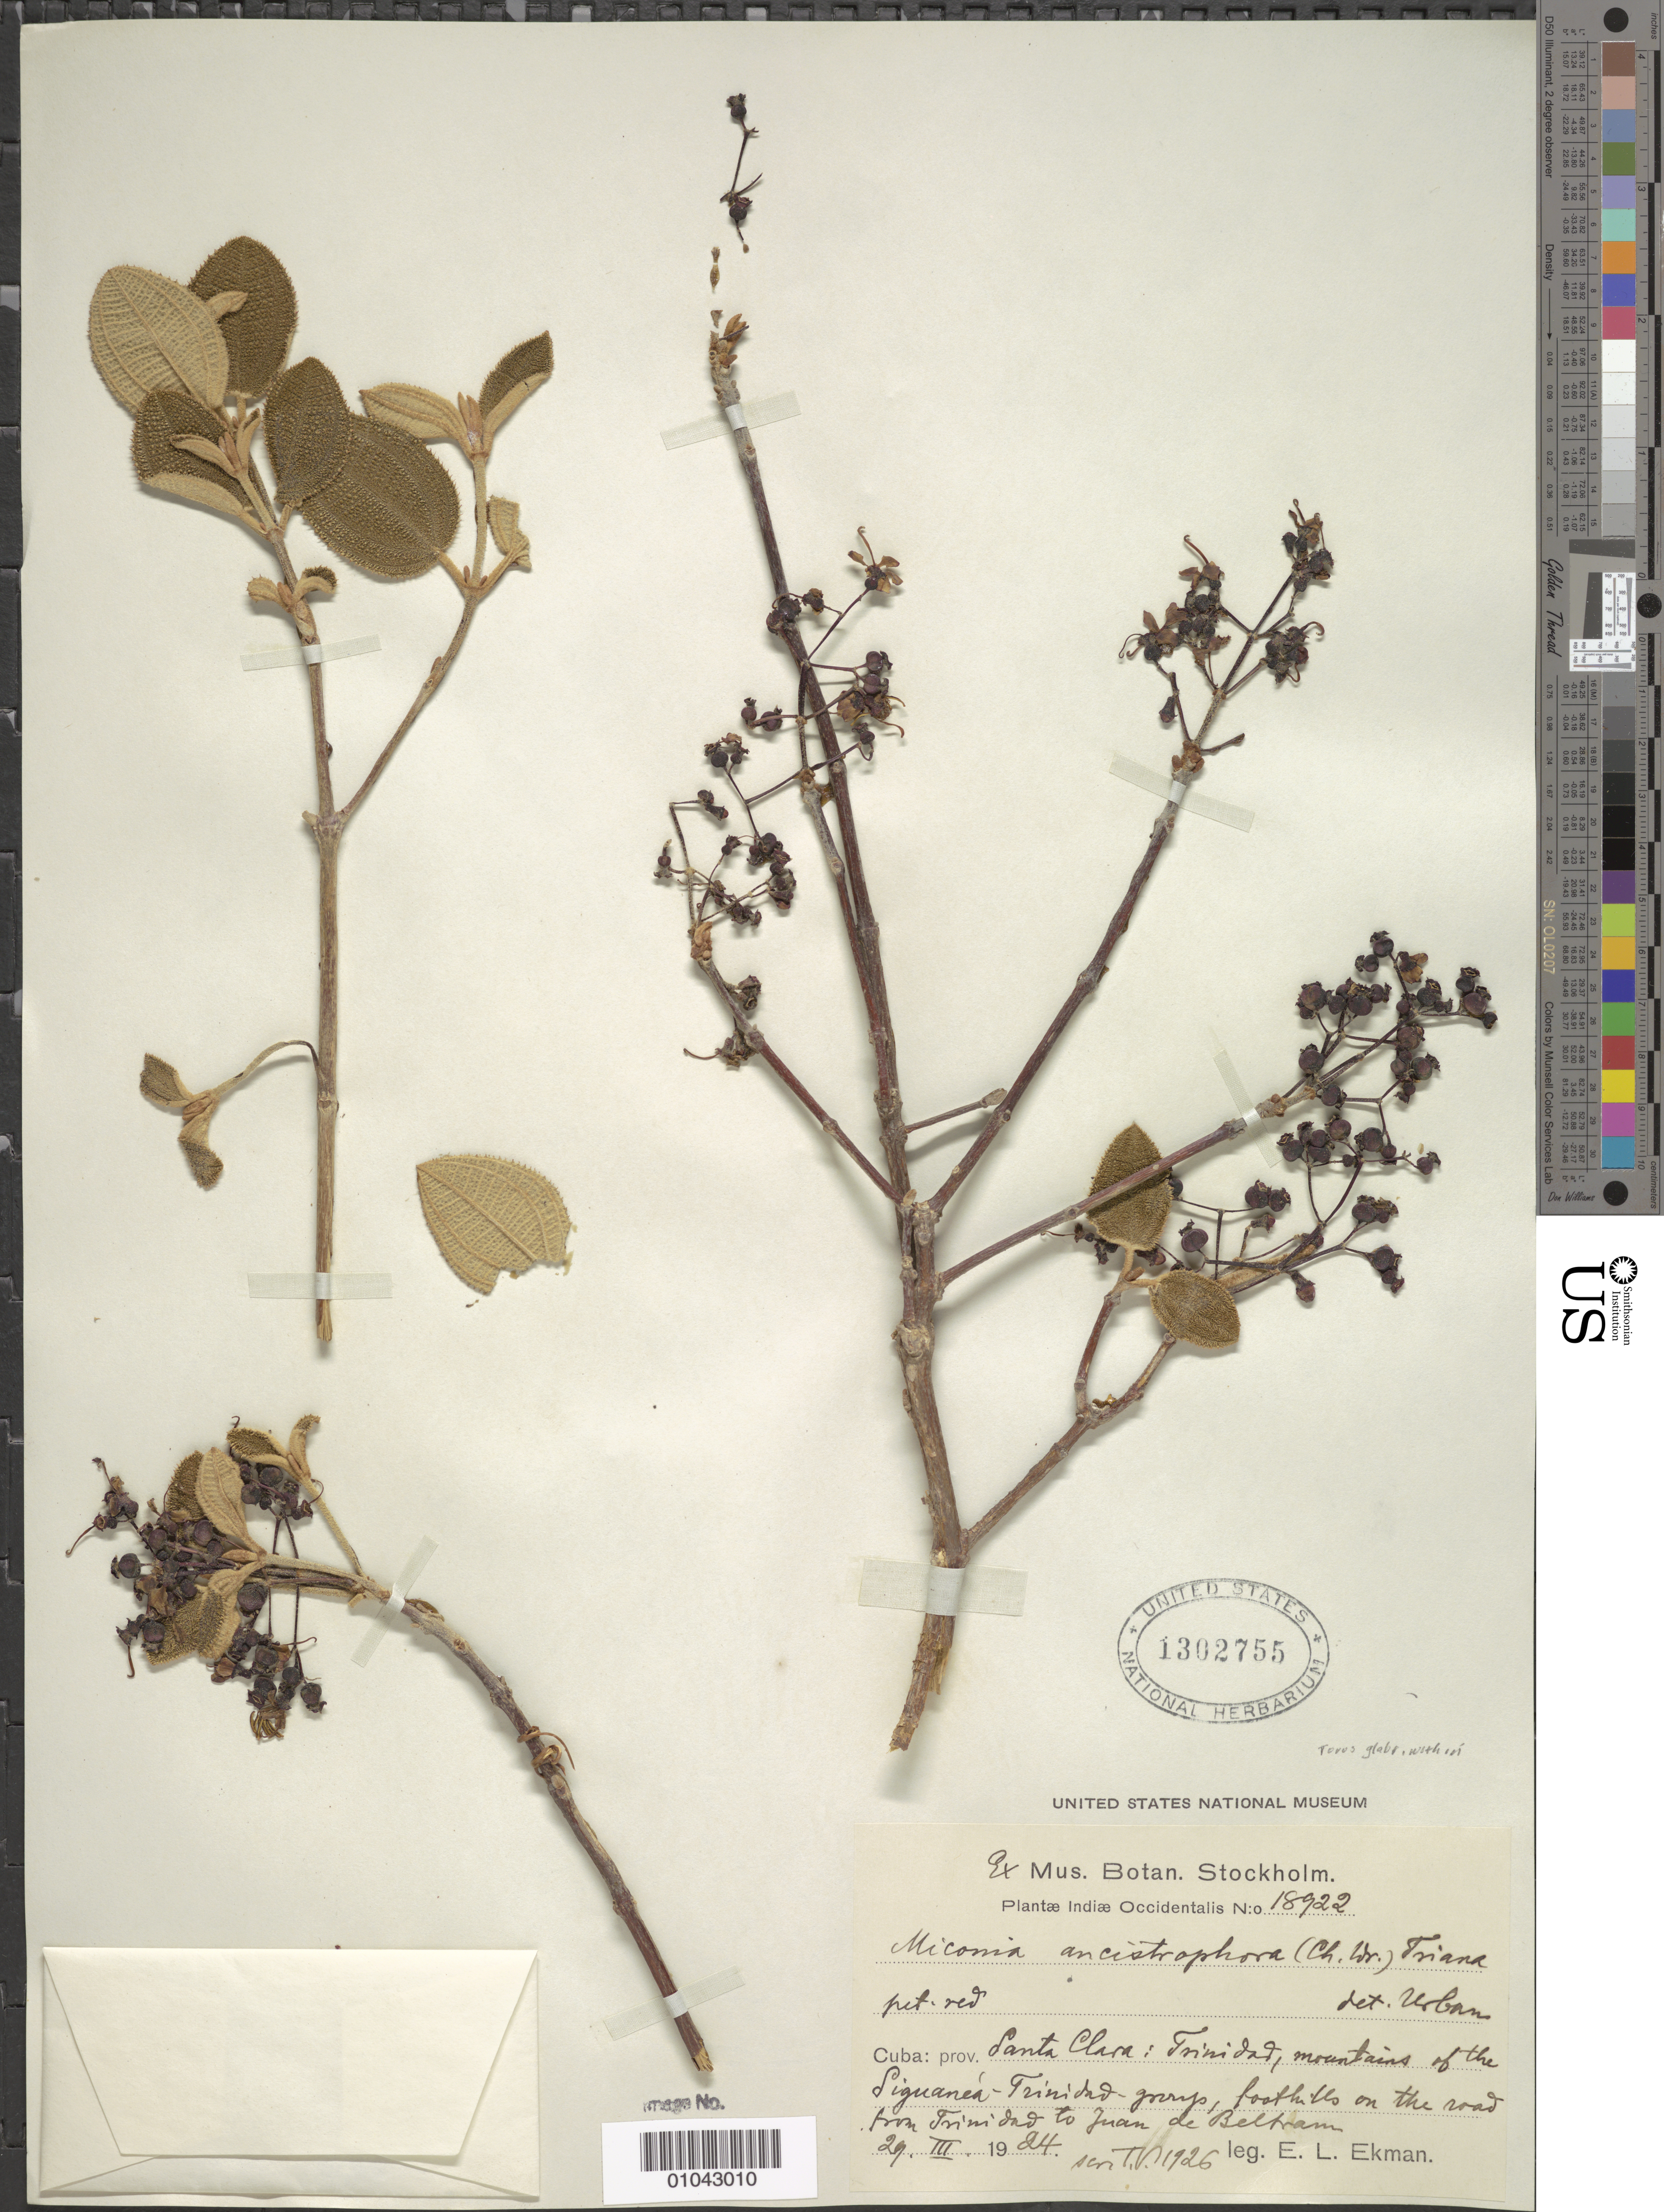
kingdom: Plantae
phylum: Tracheophyta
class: Magnoliopsida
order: Myrtales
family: Melastomataceae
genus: Miconia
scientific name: Miconia ancistrophora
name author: (C. Wright) Triana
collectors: E. L. Ekman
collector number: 18922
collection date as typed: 29 Mar 1924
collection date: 1924-03-29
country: Cuba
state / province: Santa Clara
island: Cuba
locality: Trinidad, mountains of the Siguanea-Trinidad group, foothills on the road from Trinidad to Juan de Beltram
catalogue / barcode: US 1302755